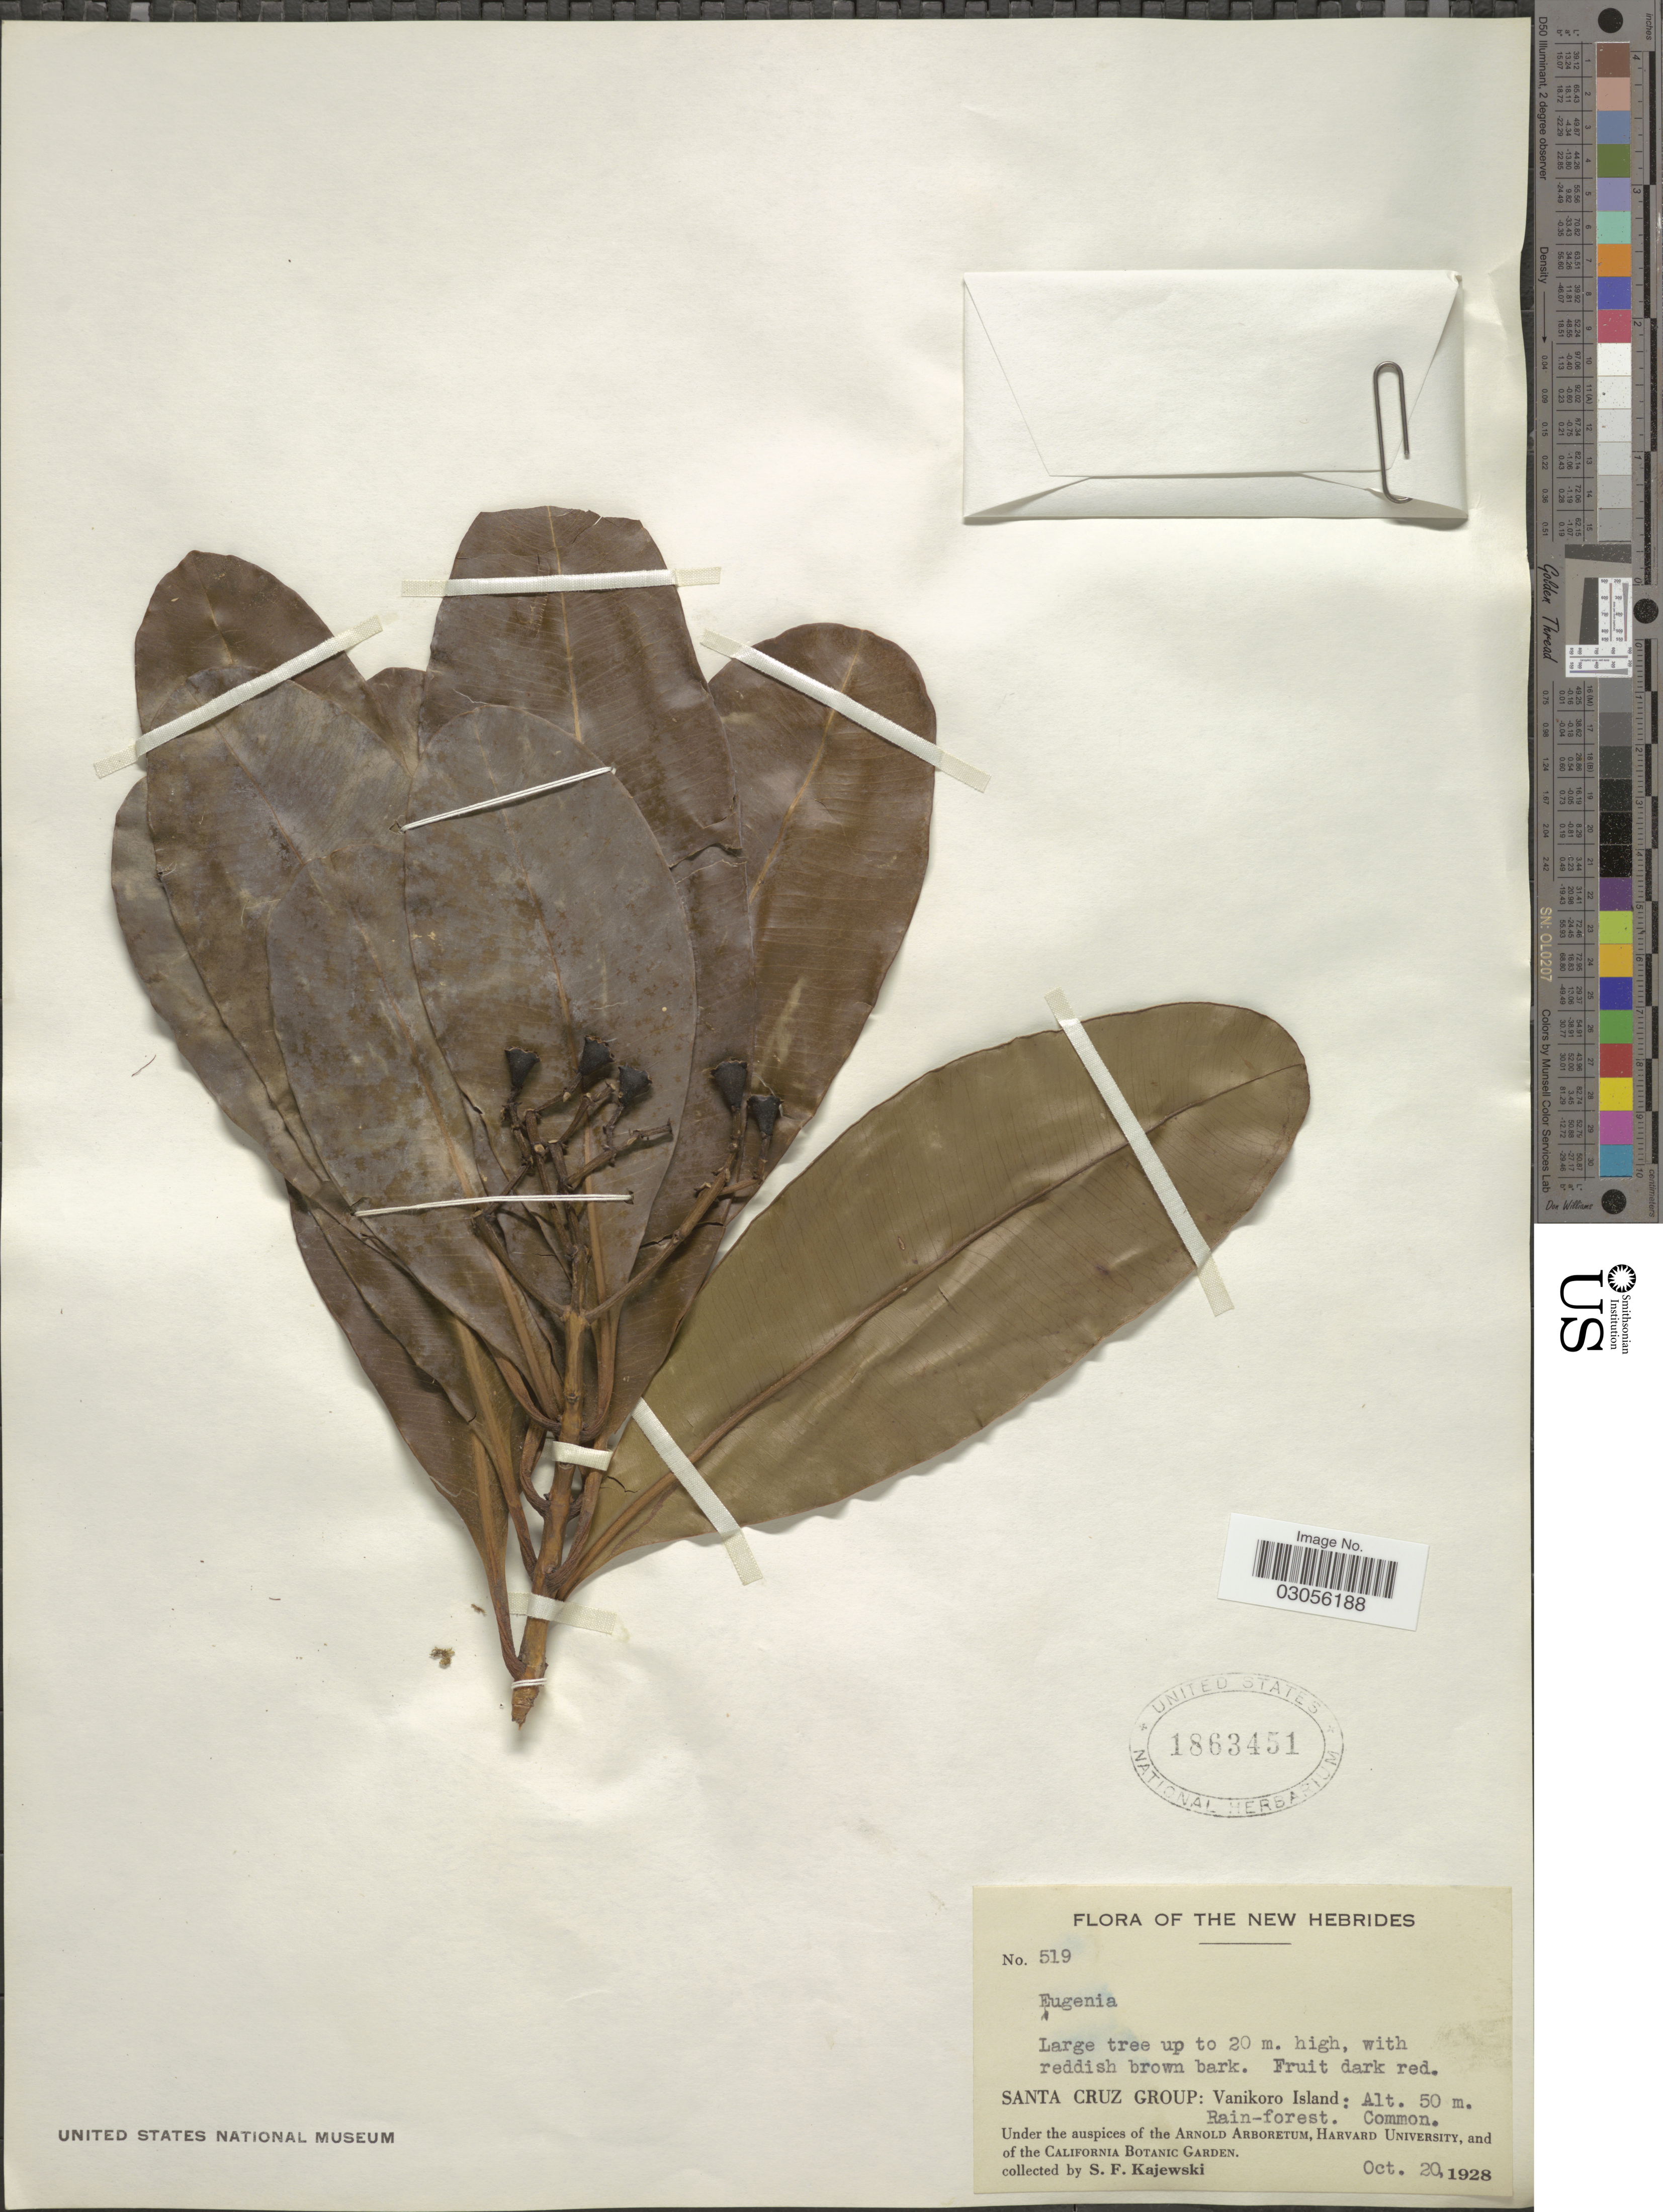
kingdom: Plantae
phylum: Tracheophyta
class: Magnoliopsida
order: Myrtales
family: Myrtaceae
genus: Syzygium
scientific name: Syzygium sp.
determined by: Strong, M. T., (US), Smithsonian Institution - National Museum of Natural History (UNITED STATES)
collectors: S. Kajewski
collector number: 519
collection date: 1928-10-20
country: Vanuatu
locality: New Hebrides. Santa Cruz Group: Vanikoro Island.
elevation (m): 50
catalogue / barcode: US 1863451